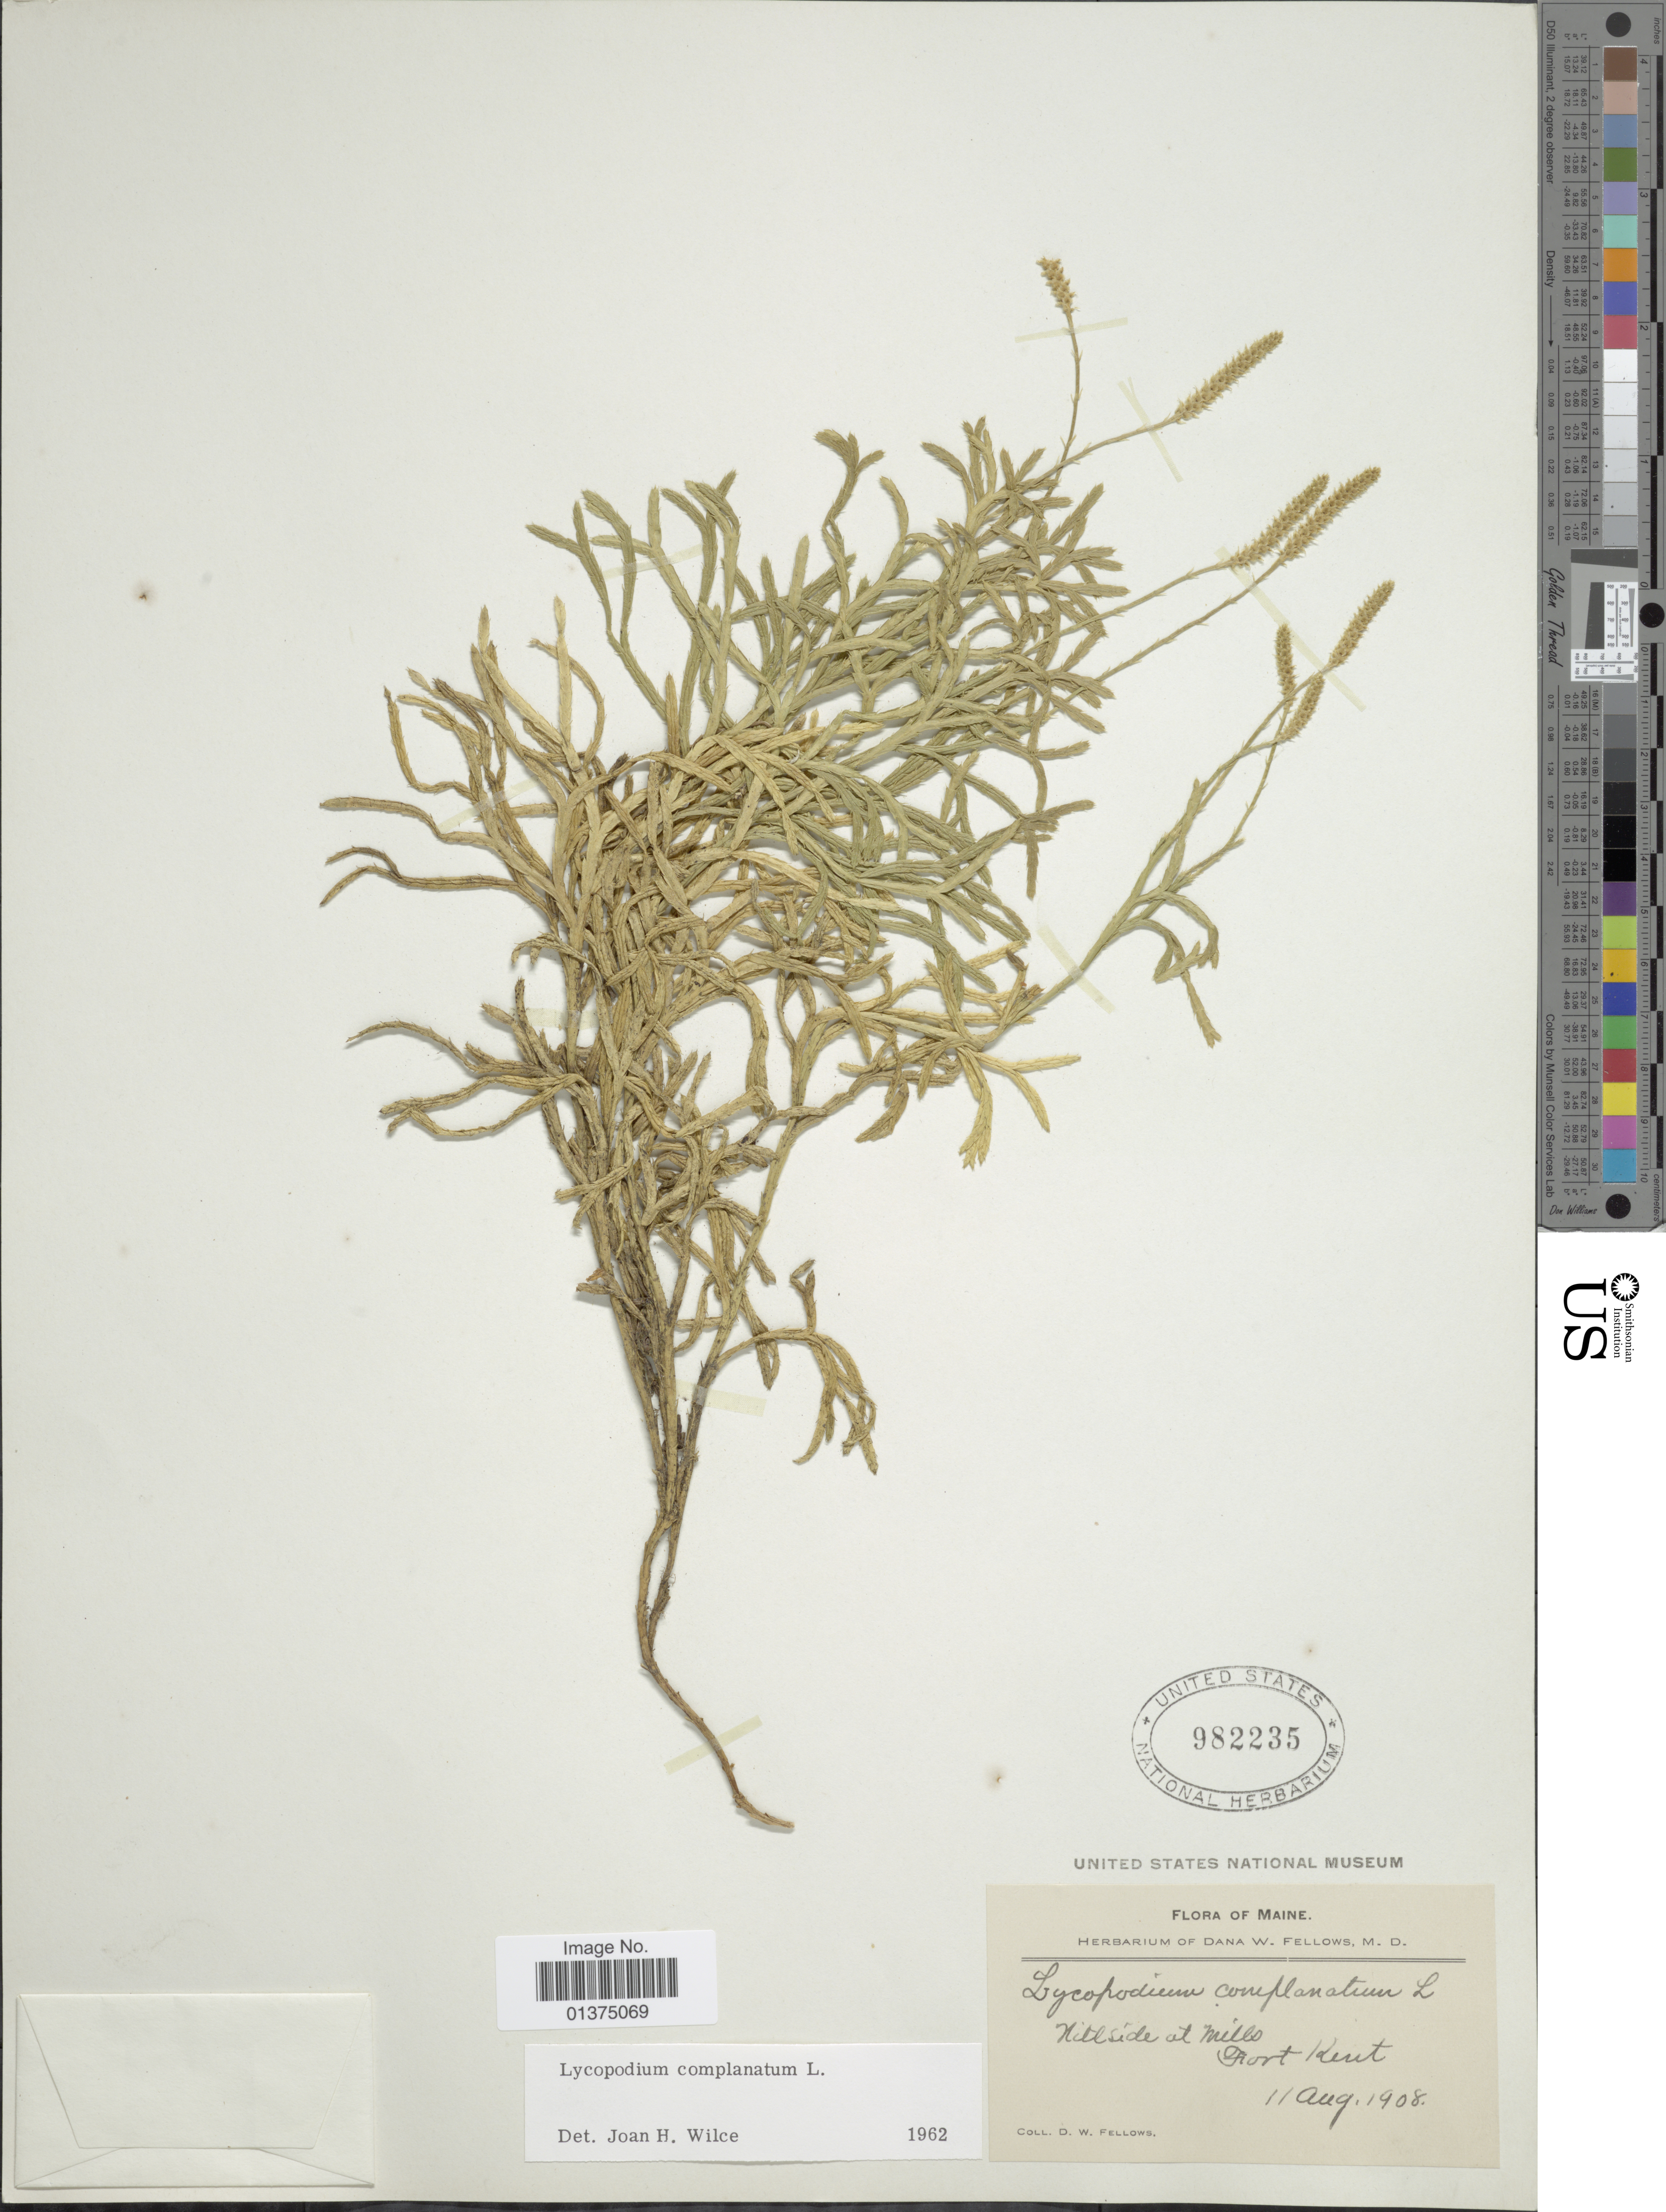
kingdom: Plantae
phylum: Tracheophyta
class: Lycopodiopsida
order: Lycopodiales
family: Lycopodiaceae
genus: Diphasiastrum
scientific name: Diphasiastrum complanatum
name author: (L.) Holub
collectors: D. W. Fellows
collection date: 1908-08-11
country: United States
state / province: Maine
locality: Hillside at miles Fort Kent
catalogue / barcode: US 982235